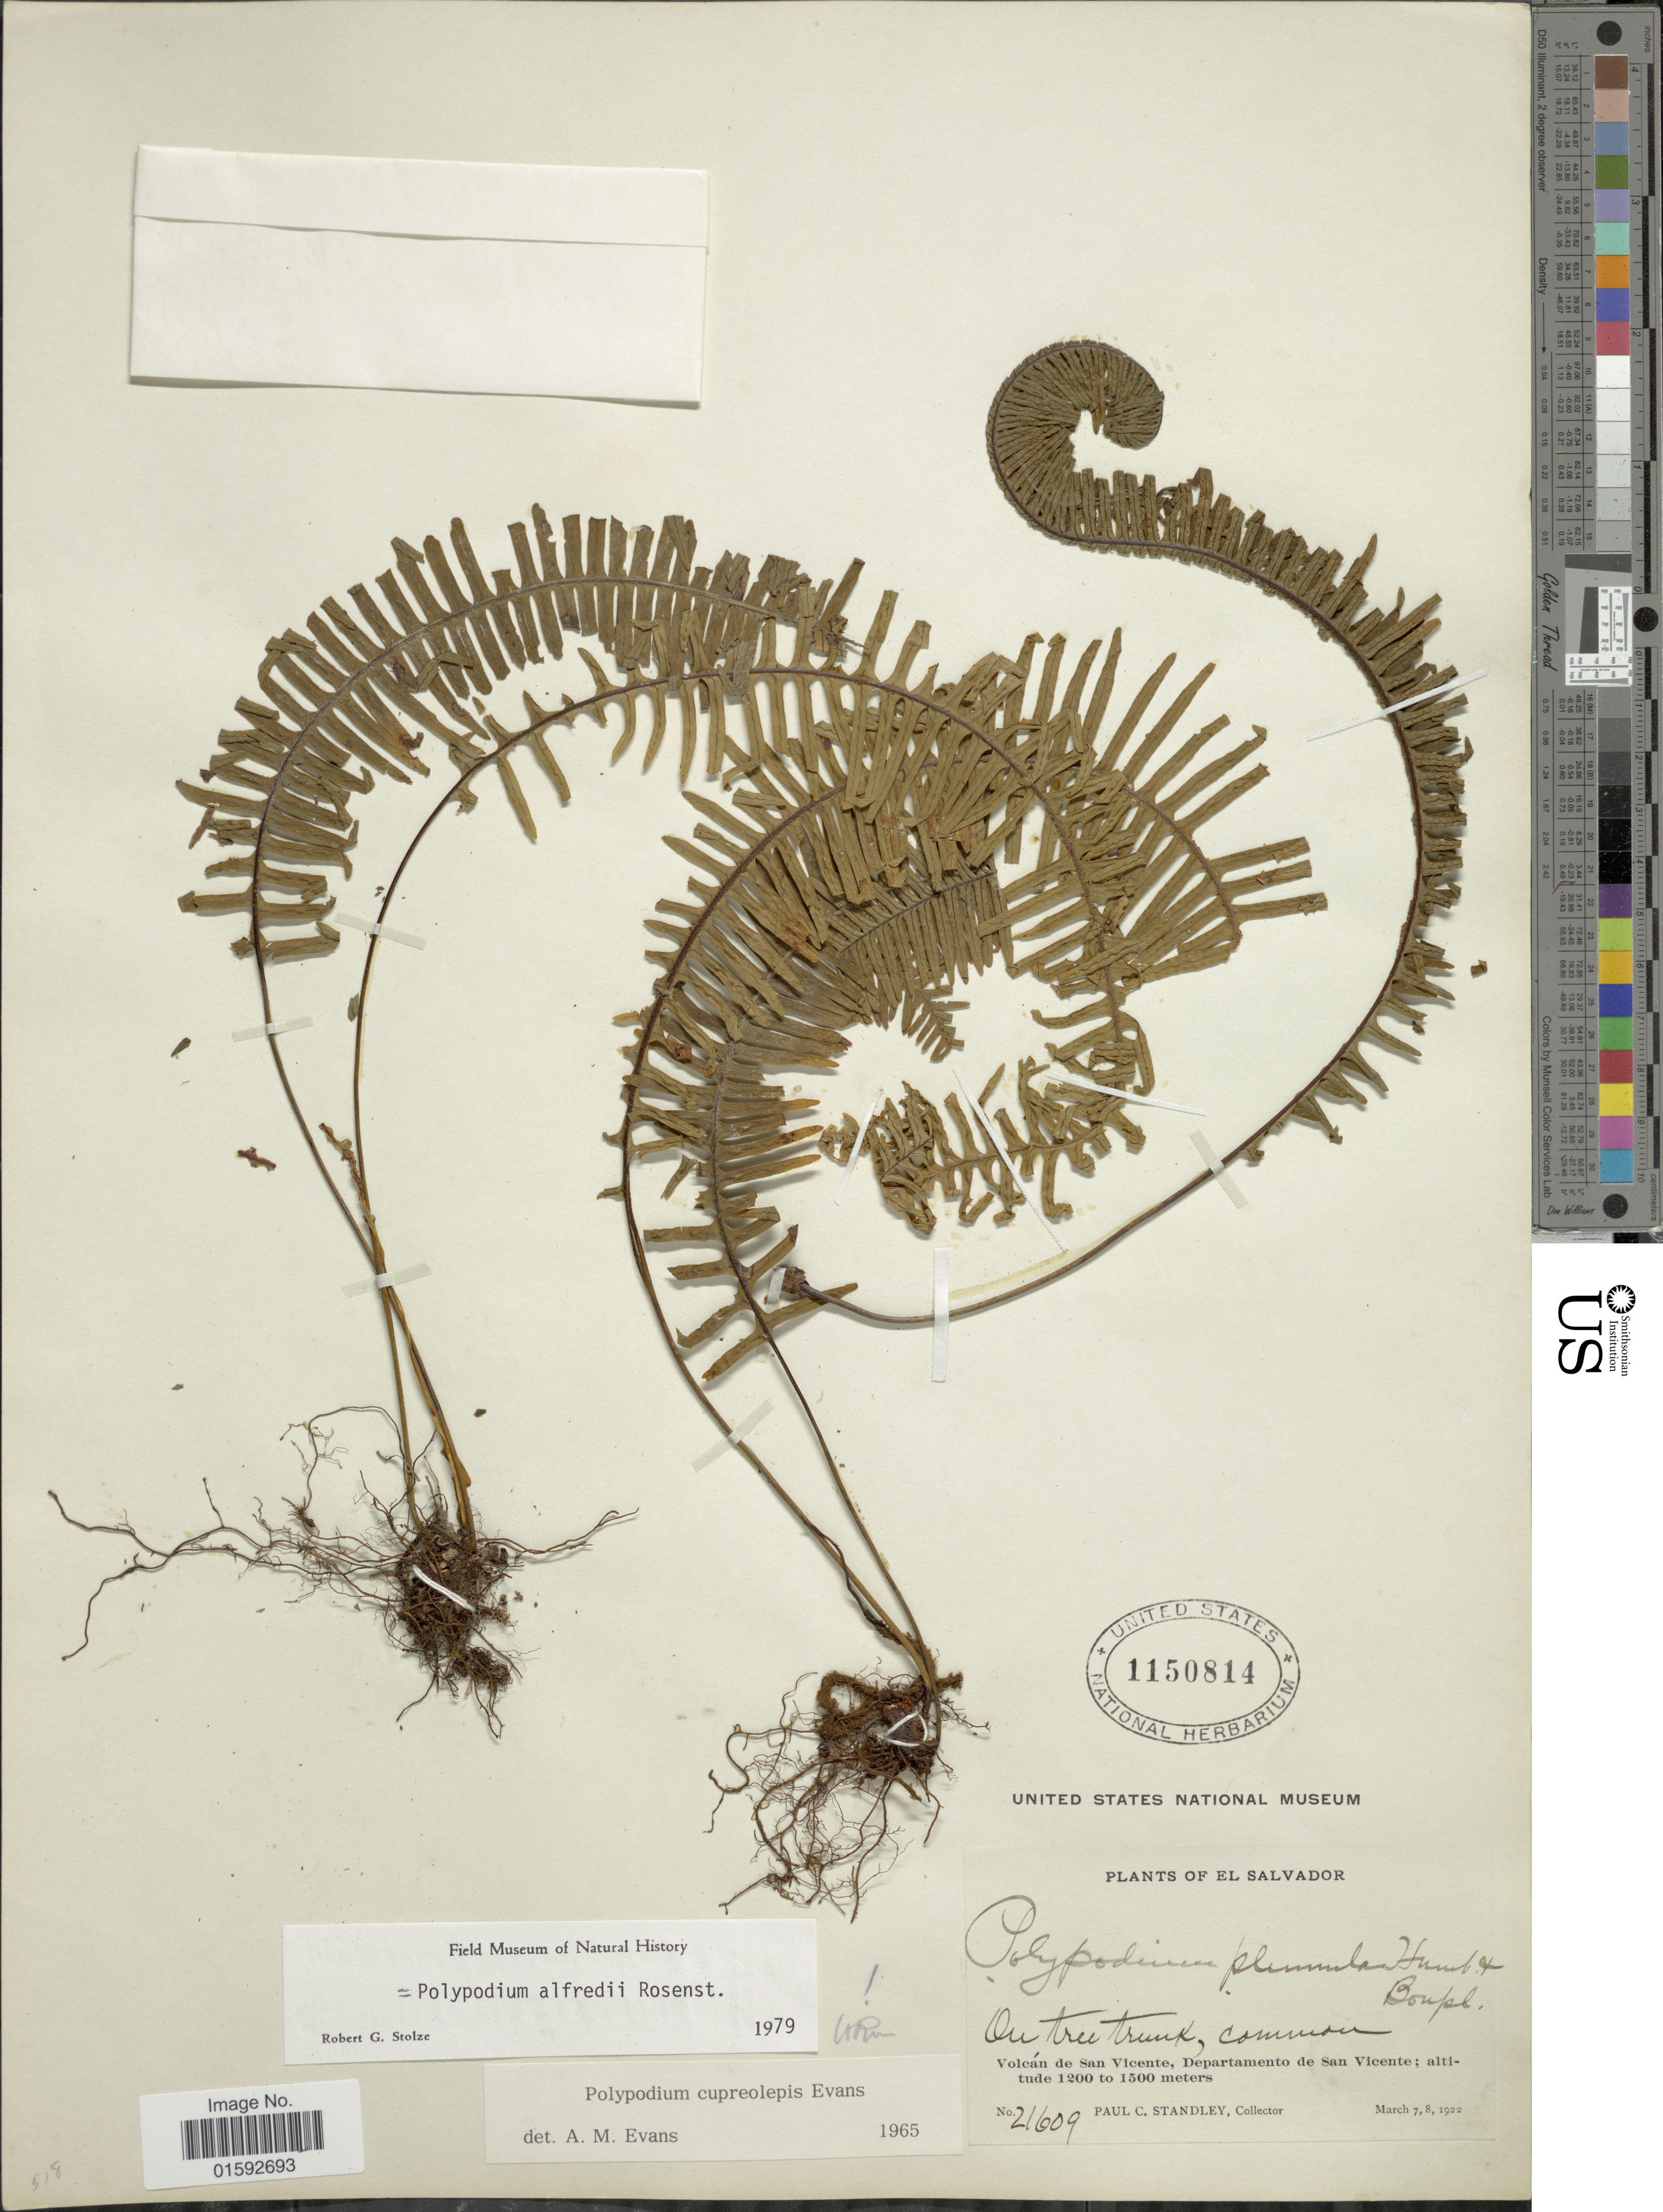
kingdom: Plantae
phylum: Tracheophyta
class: Polypodiopsida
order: Polypodiales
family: Polypodiaceae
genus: Pecluma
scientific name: Pecluma alfredii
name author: (Rosenst.) M.G. Price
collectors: P. C. Standley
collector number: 21609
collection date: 1922-03-07/1922-03-08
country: El Salvador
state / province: San Vincente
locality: Volcán de San Vicente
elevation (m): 1200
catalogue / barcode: US 1150814